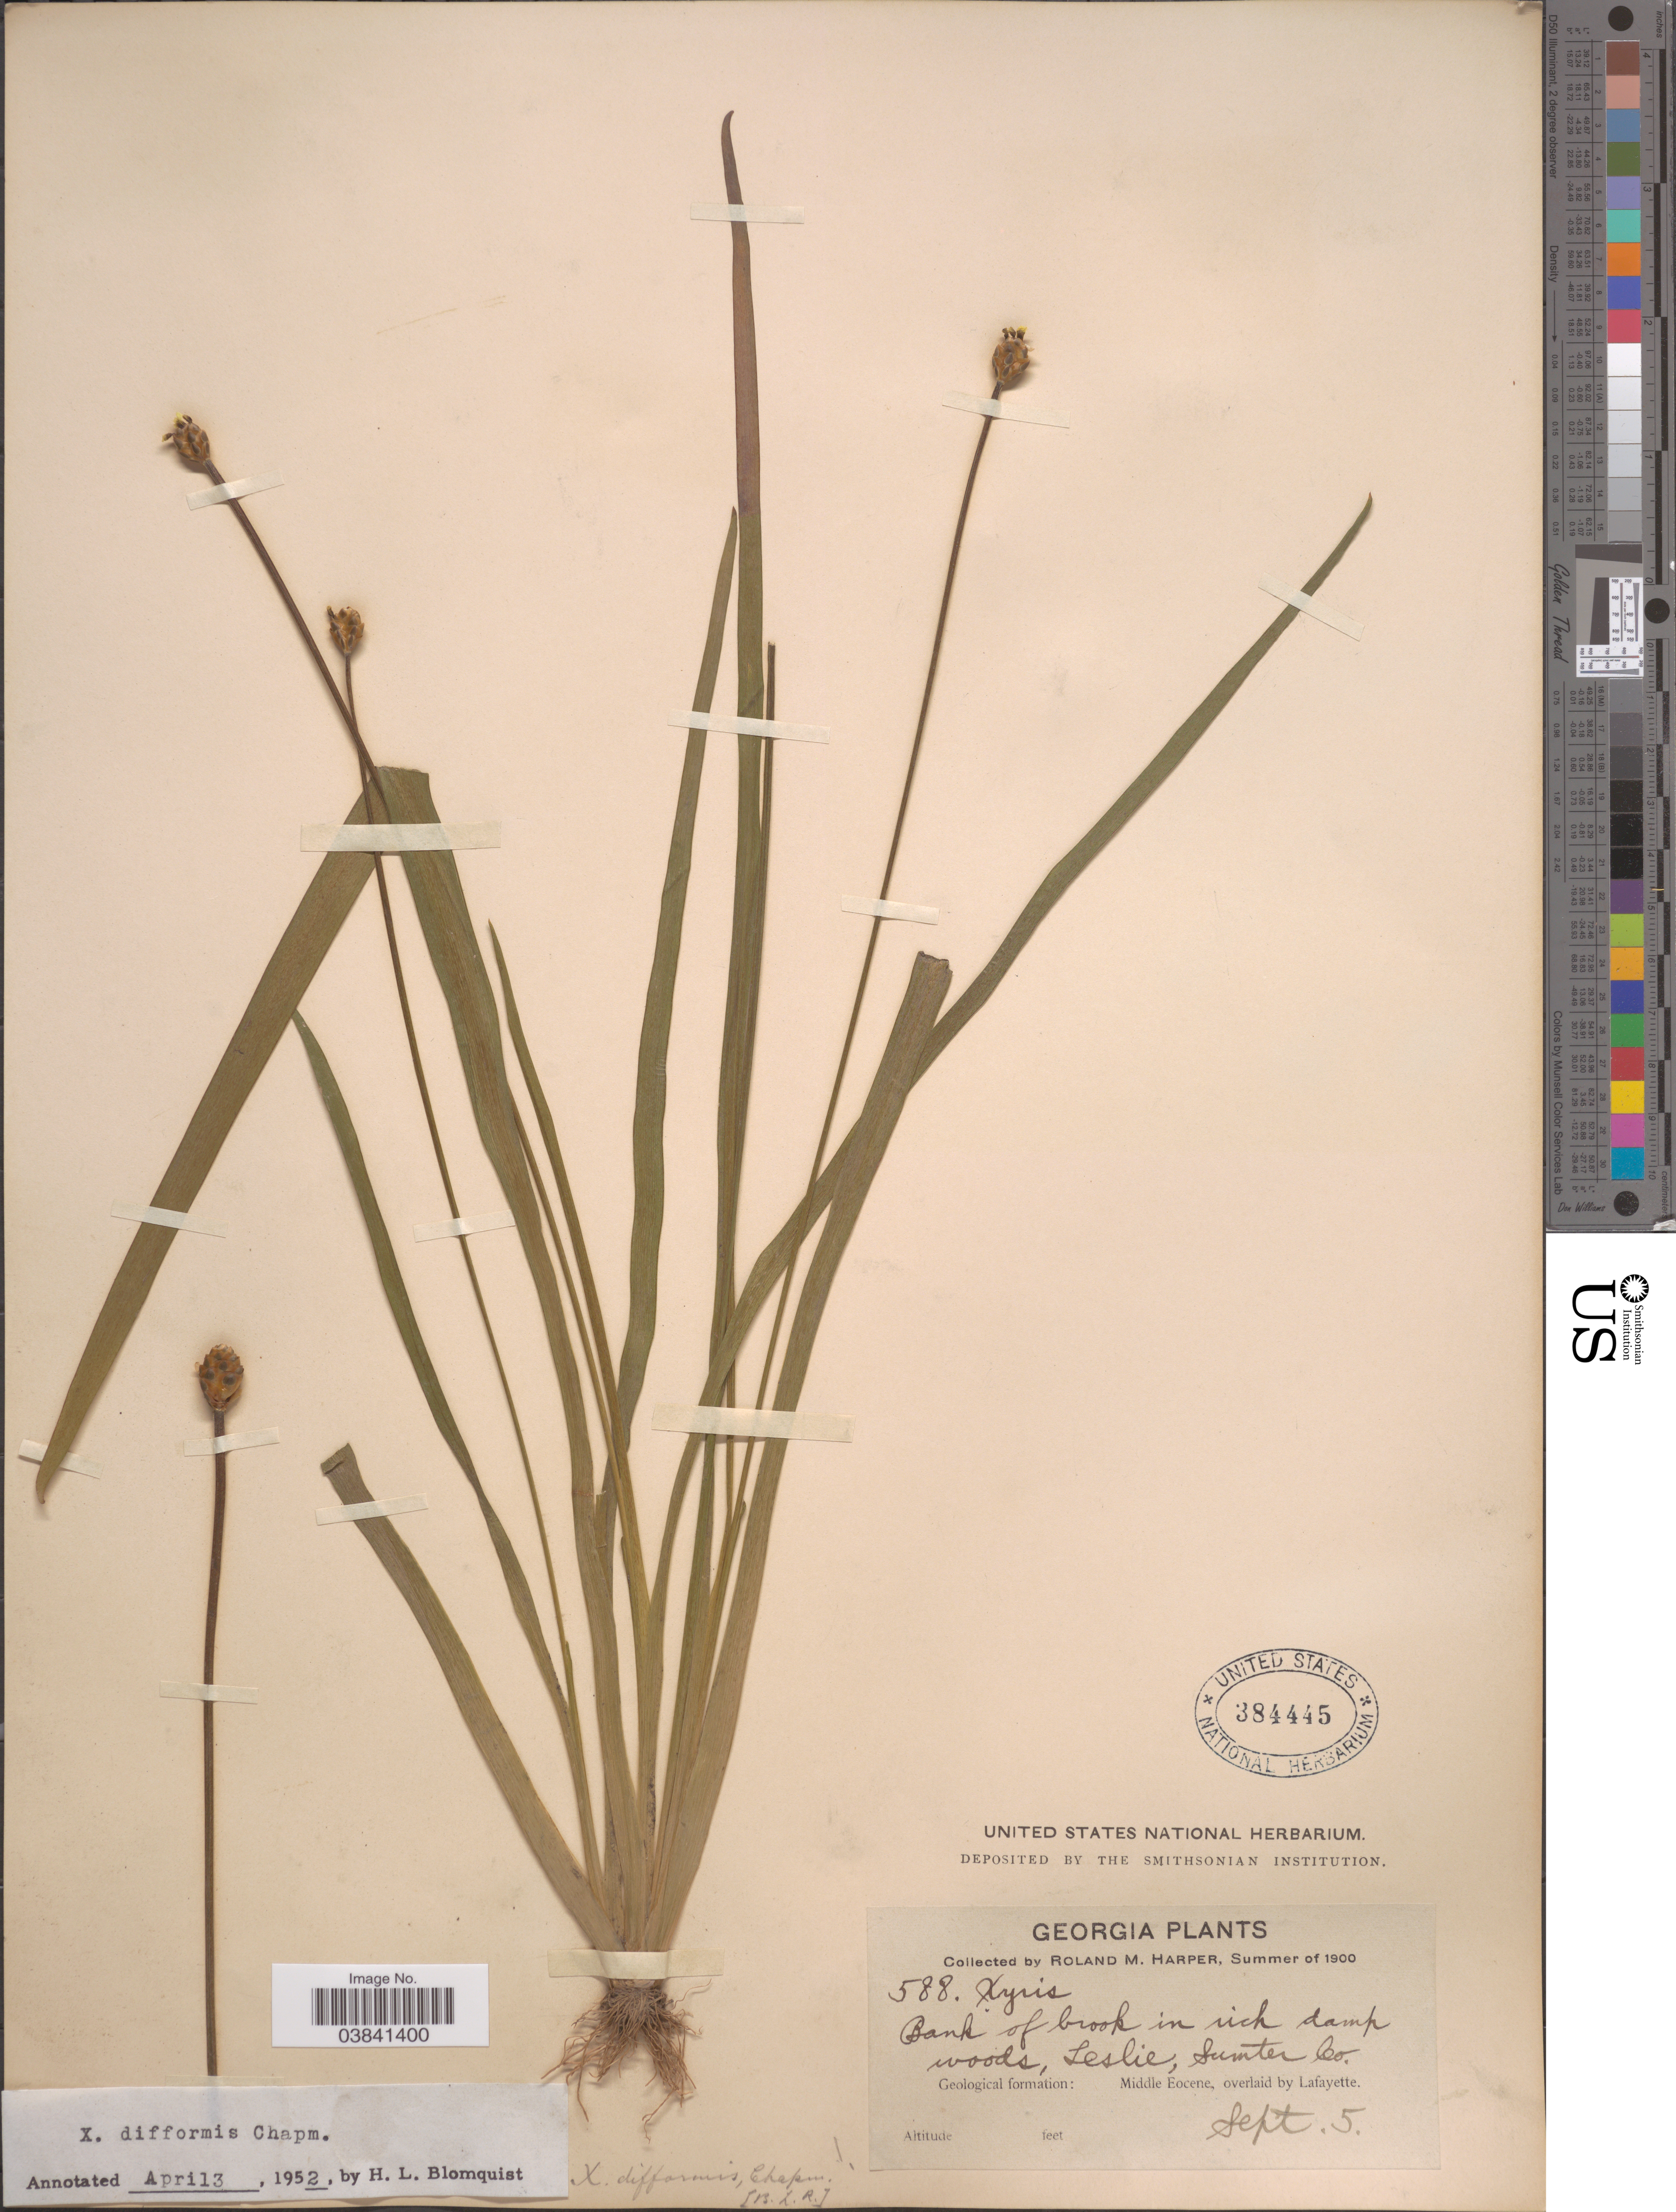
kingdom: Plantae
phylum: Tracheophyta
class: Liliopsida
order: Poales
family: Xyridaceae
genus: Xyris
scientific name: Xyris difformis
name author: Chapm.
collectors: R. M. Harper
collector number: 588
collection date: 1900-09-05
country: United States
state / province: Georgia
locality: Bank of brook in rich damp woods, Leslie, Sumter Co. Geological formation: Middle Eocene, overlaid by Lafayette.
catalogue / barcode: US 384445